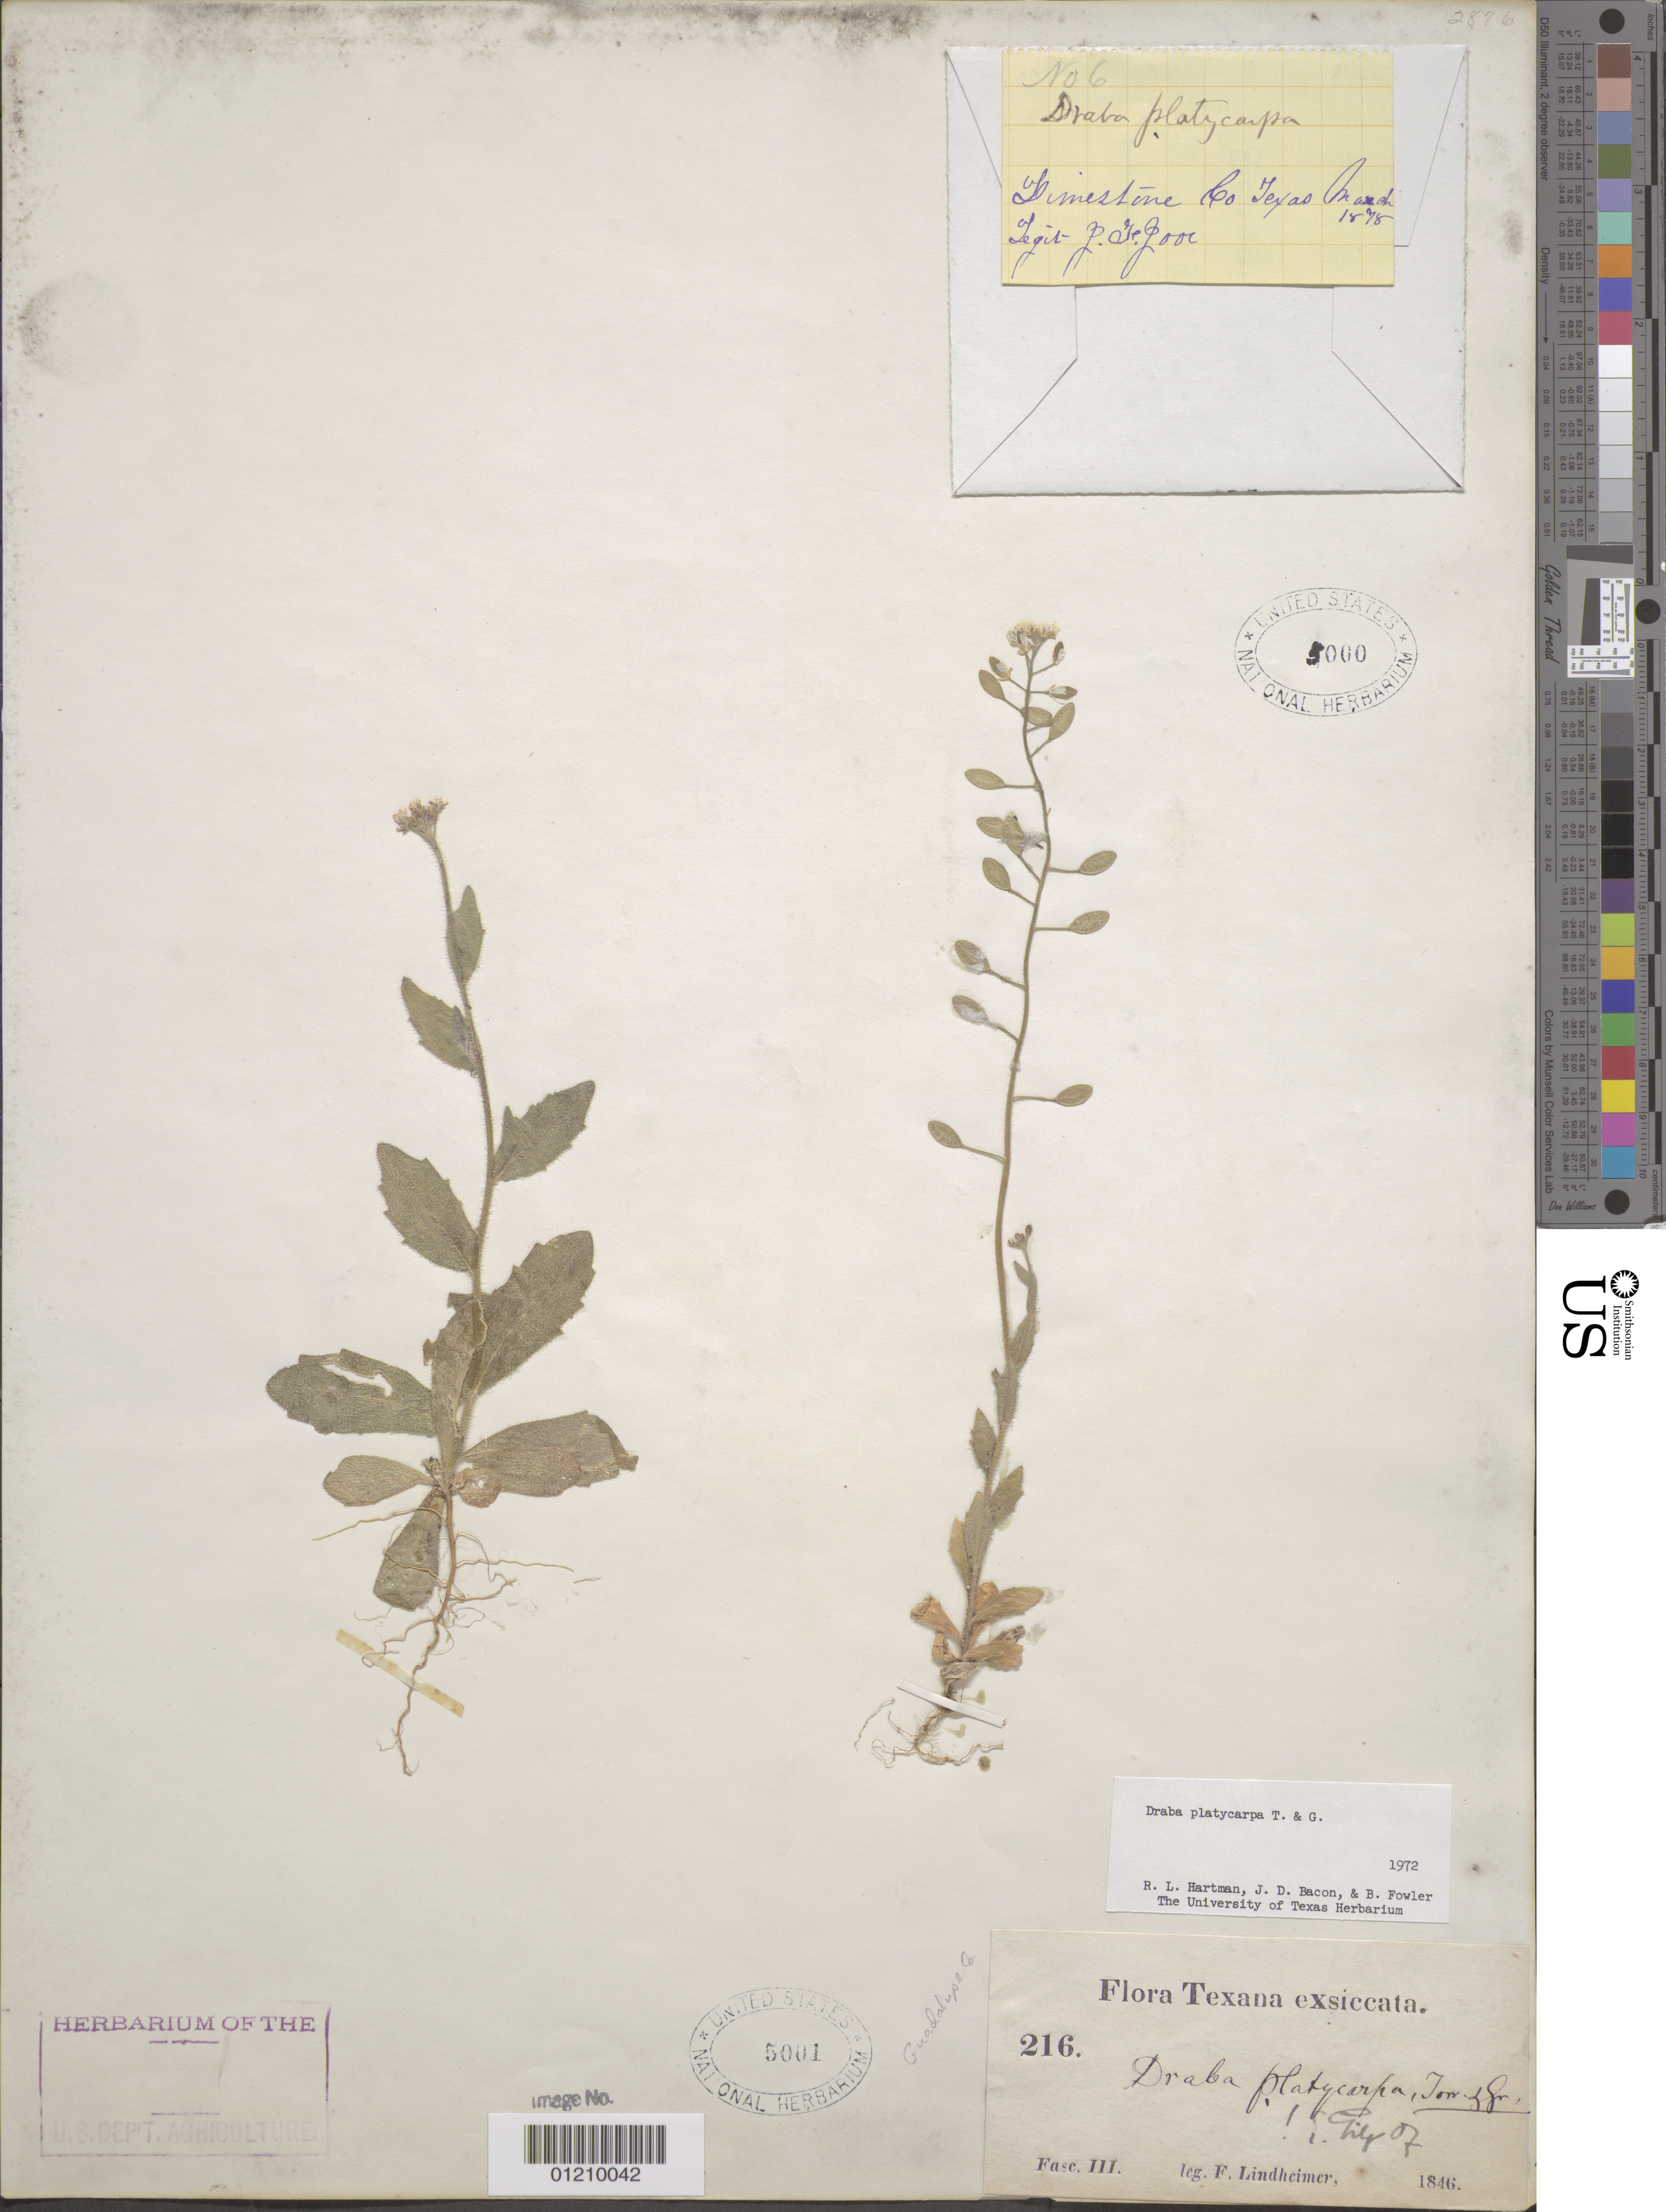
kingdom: Plantae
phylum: Tracheophyta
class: Magnoliopsida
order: Brassicales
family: Brassicaceae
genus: Draba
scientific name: Draba platycarpa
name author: Torr. & A. Gray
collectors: F. Lindheimer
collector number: Fasc. III 216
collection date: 1846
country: United States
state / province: Texas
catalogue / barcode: US 5001